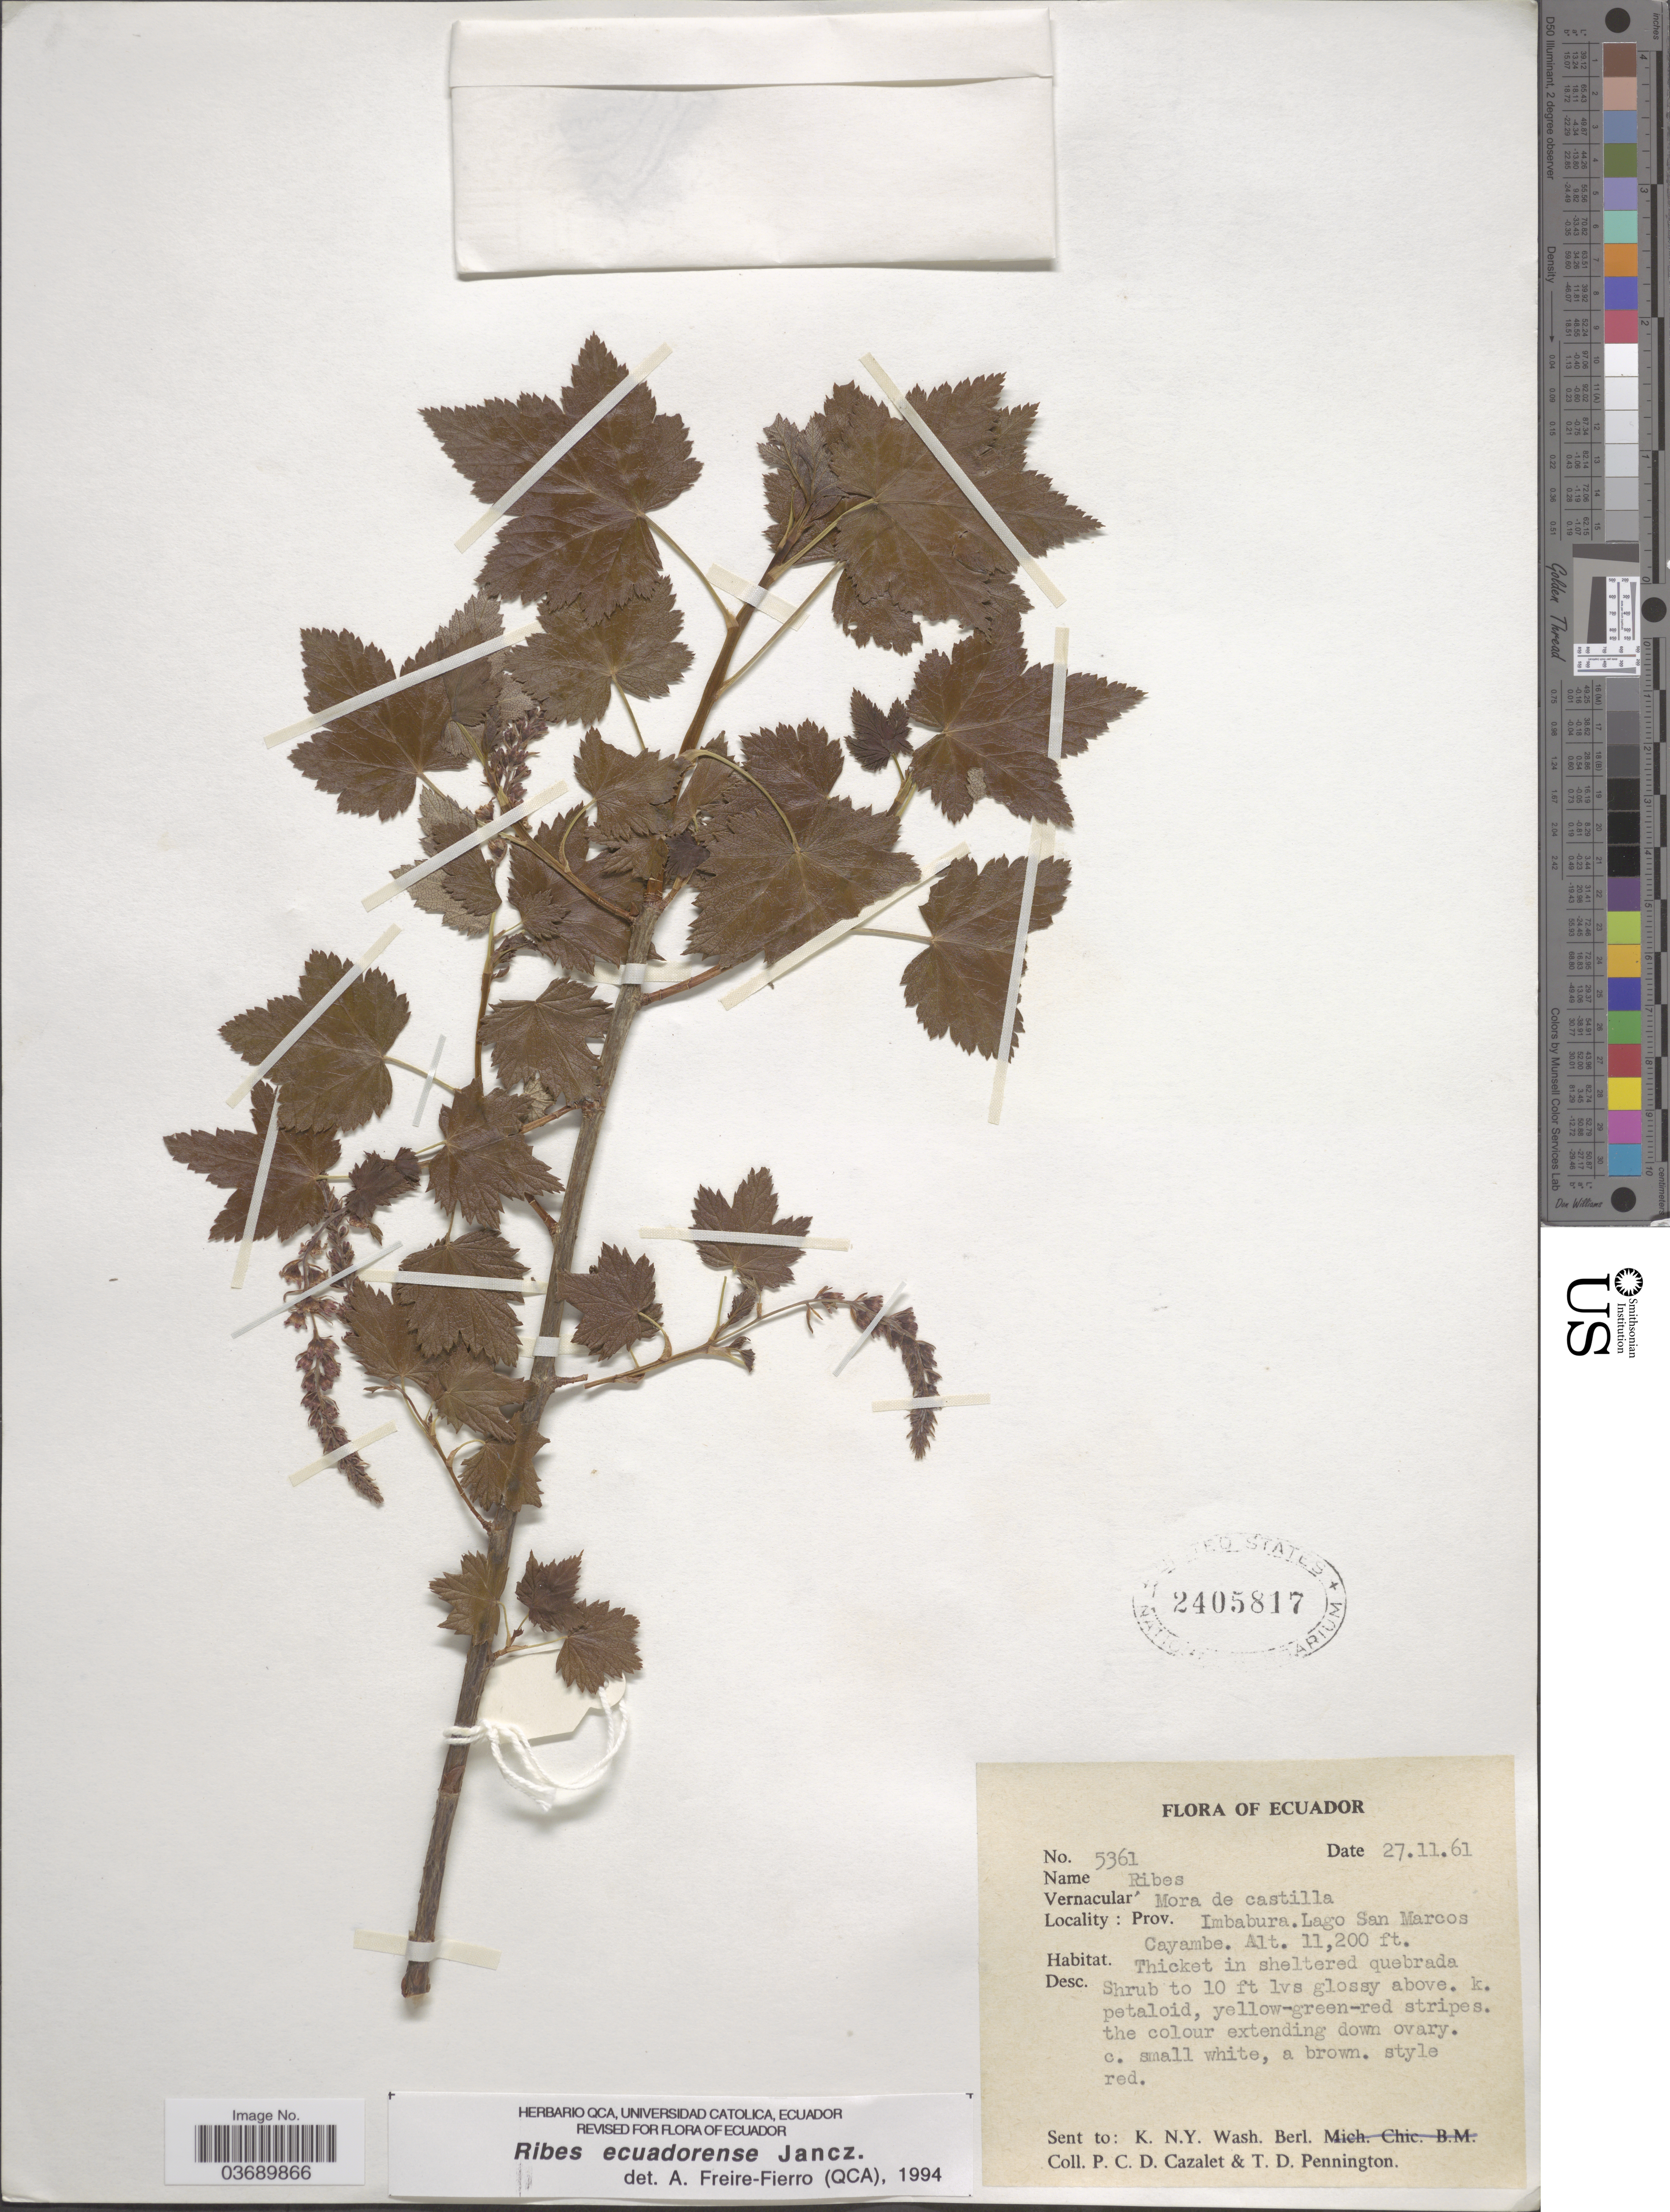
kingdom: Plantae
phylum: Tracheophyta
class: Magnoliopsida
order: Saxifragales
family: Grossulariaceae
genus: Ribes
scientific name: Ribes ecuadorense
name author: Jancz.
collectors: P. C. D. Cazalet & T. D. Pennington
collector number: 5361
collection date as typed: Transcribed d/m/y: 27/11/61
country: Ecuador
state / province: Imbabura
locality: Lago San Marcos Cayambe.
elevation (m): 3414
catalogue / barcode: US 2405817